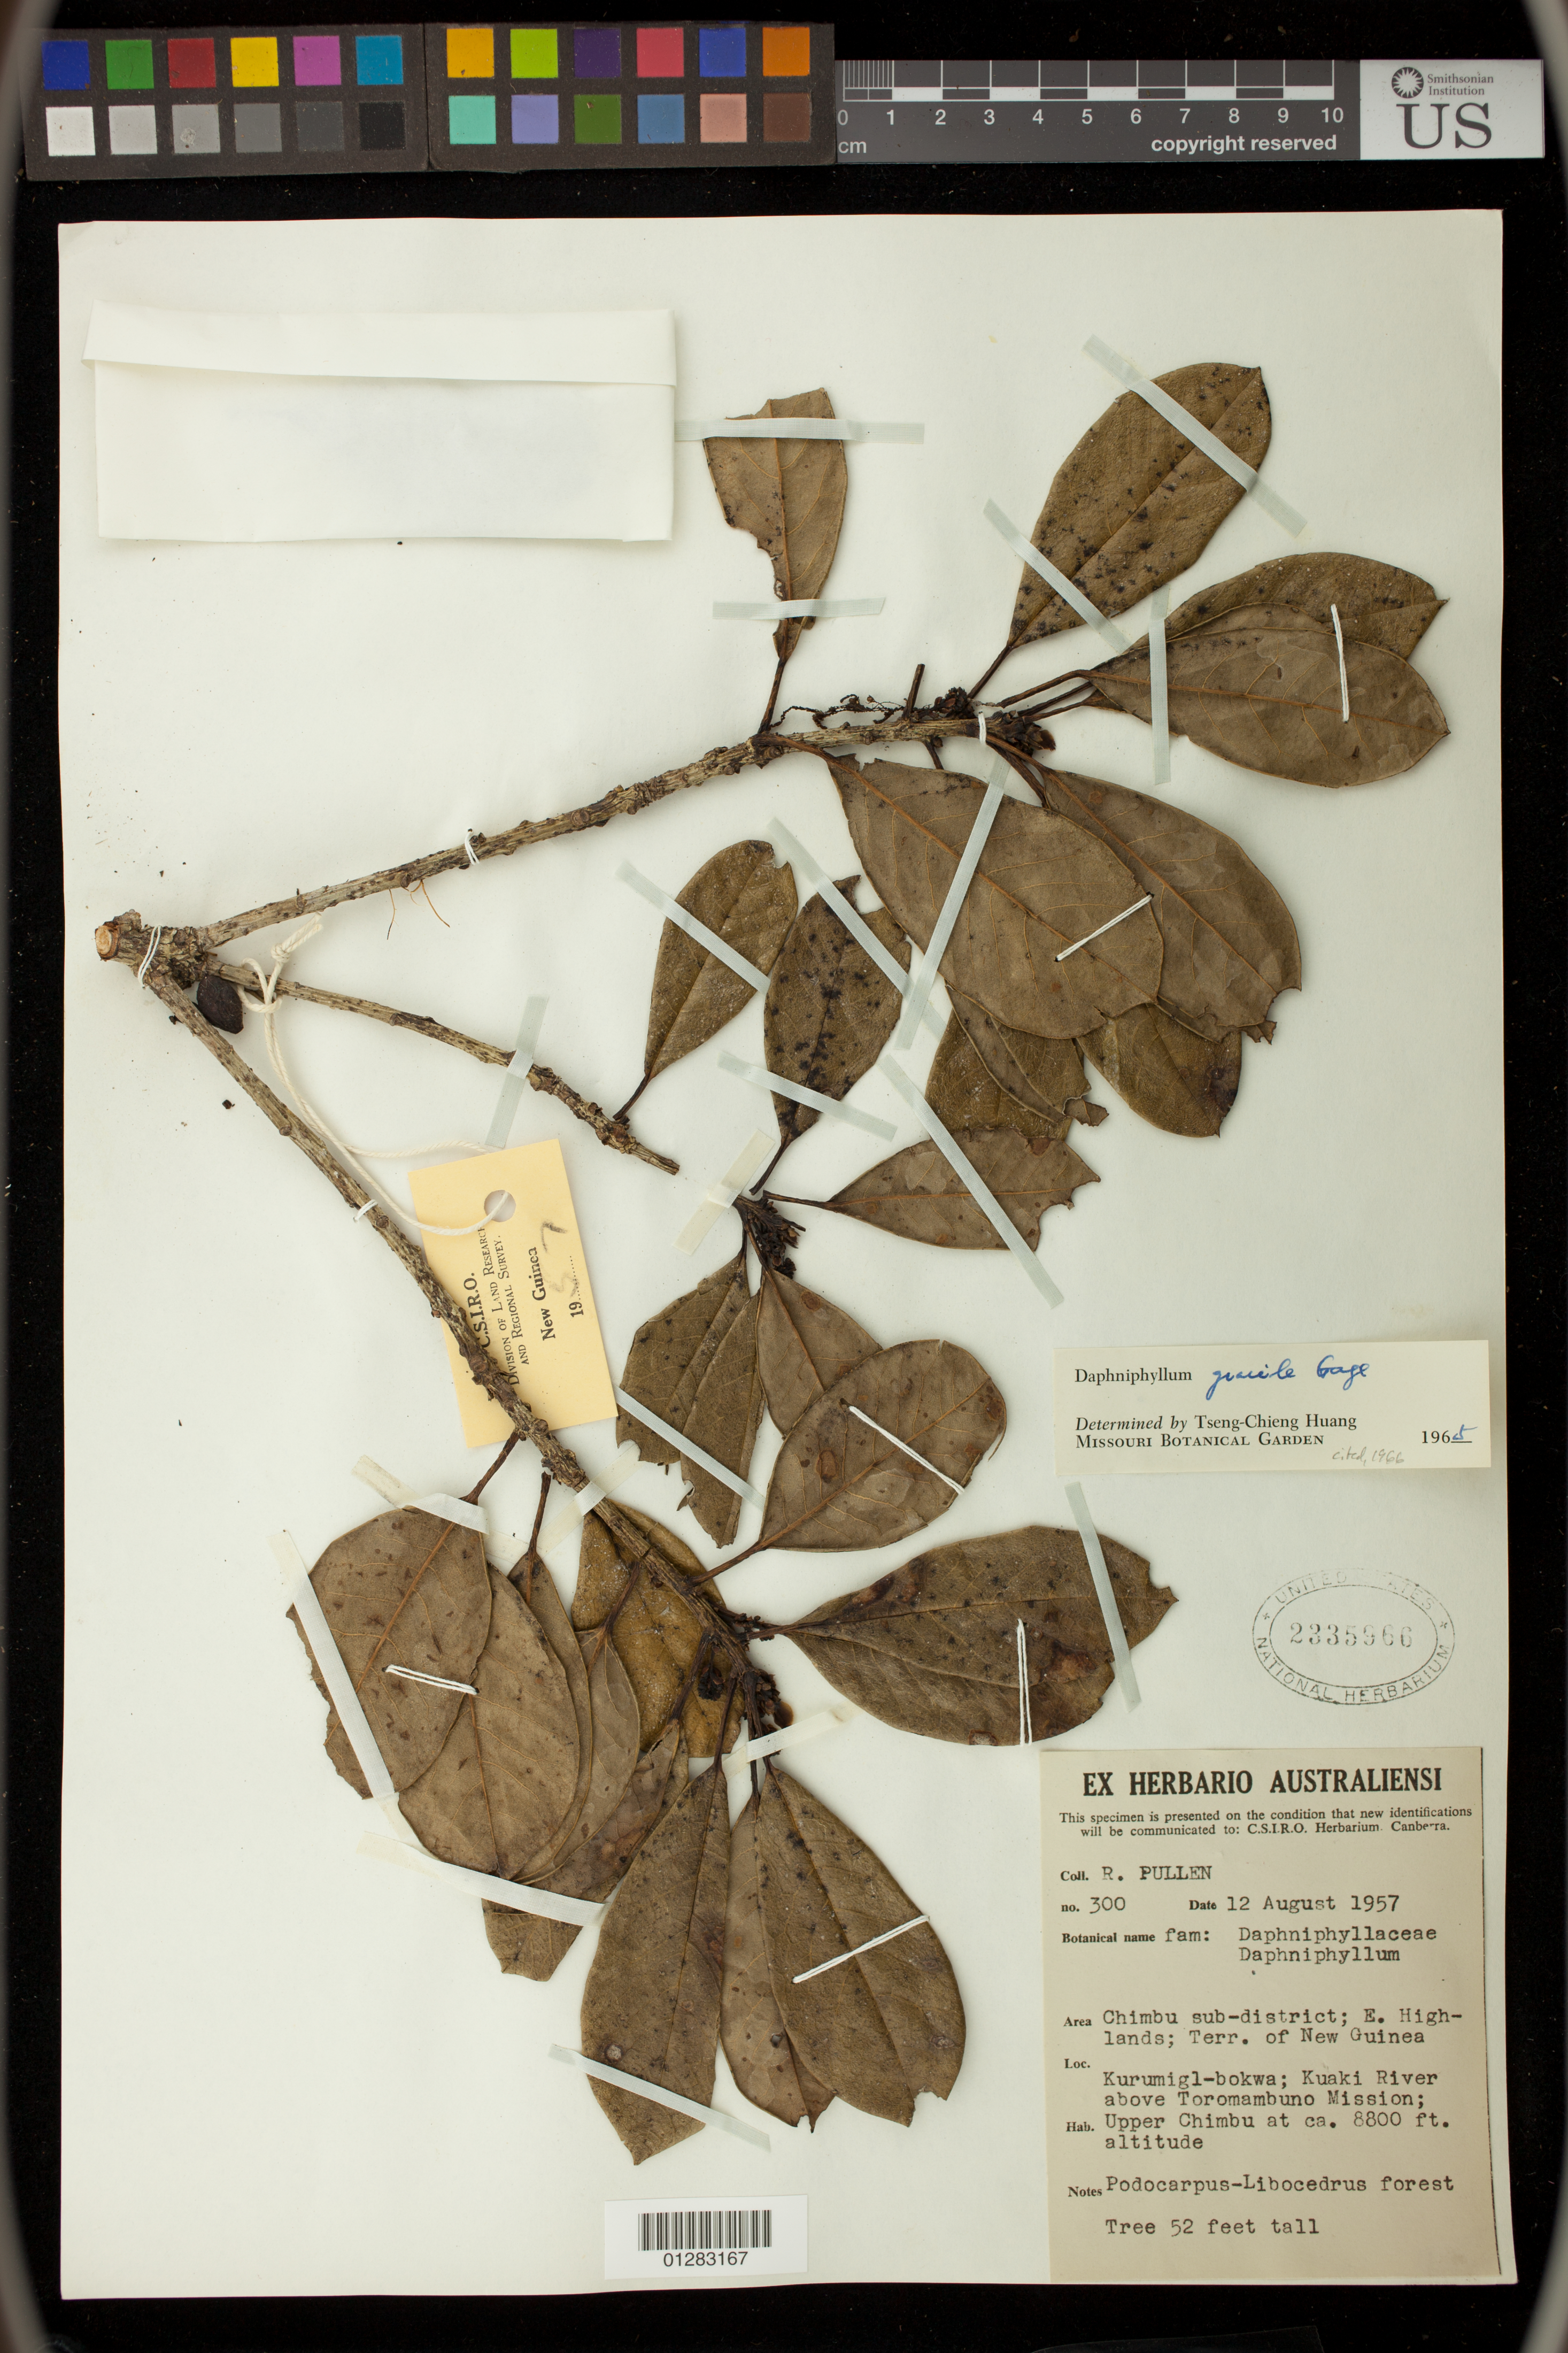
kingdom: Plantae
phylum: Tracheophyta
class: Magnoliopsida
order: Saxifragales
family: Daphniphyllaceae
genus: Daphniphyllum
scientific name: Daphniphyllum gracile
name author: Gage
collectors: R. Pullen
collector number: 300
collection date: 1957-08-12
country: Papua New Guinea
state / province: Chimbu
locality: Kurumigl-bokwa; Kuaki River above Toromambuno Mission; Upper Chimbu, Chimbu subdistrict, Eastern Highlands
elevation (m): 2682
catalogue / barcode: US 2335966